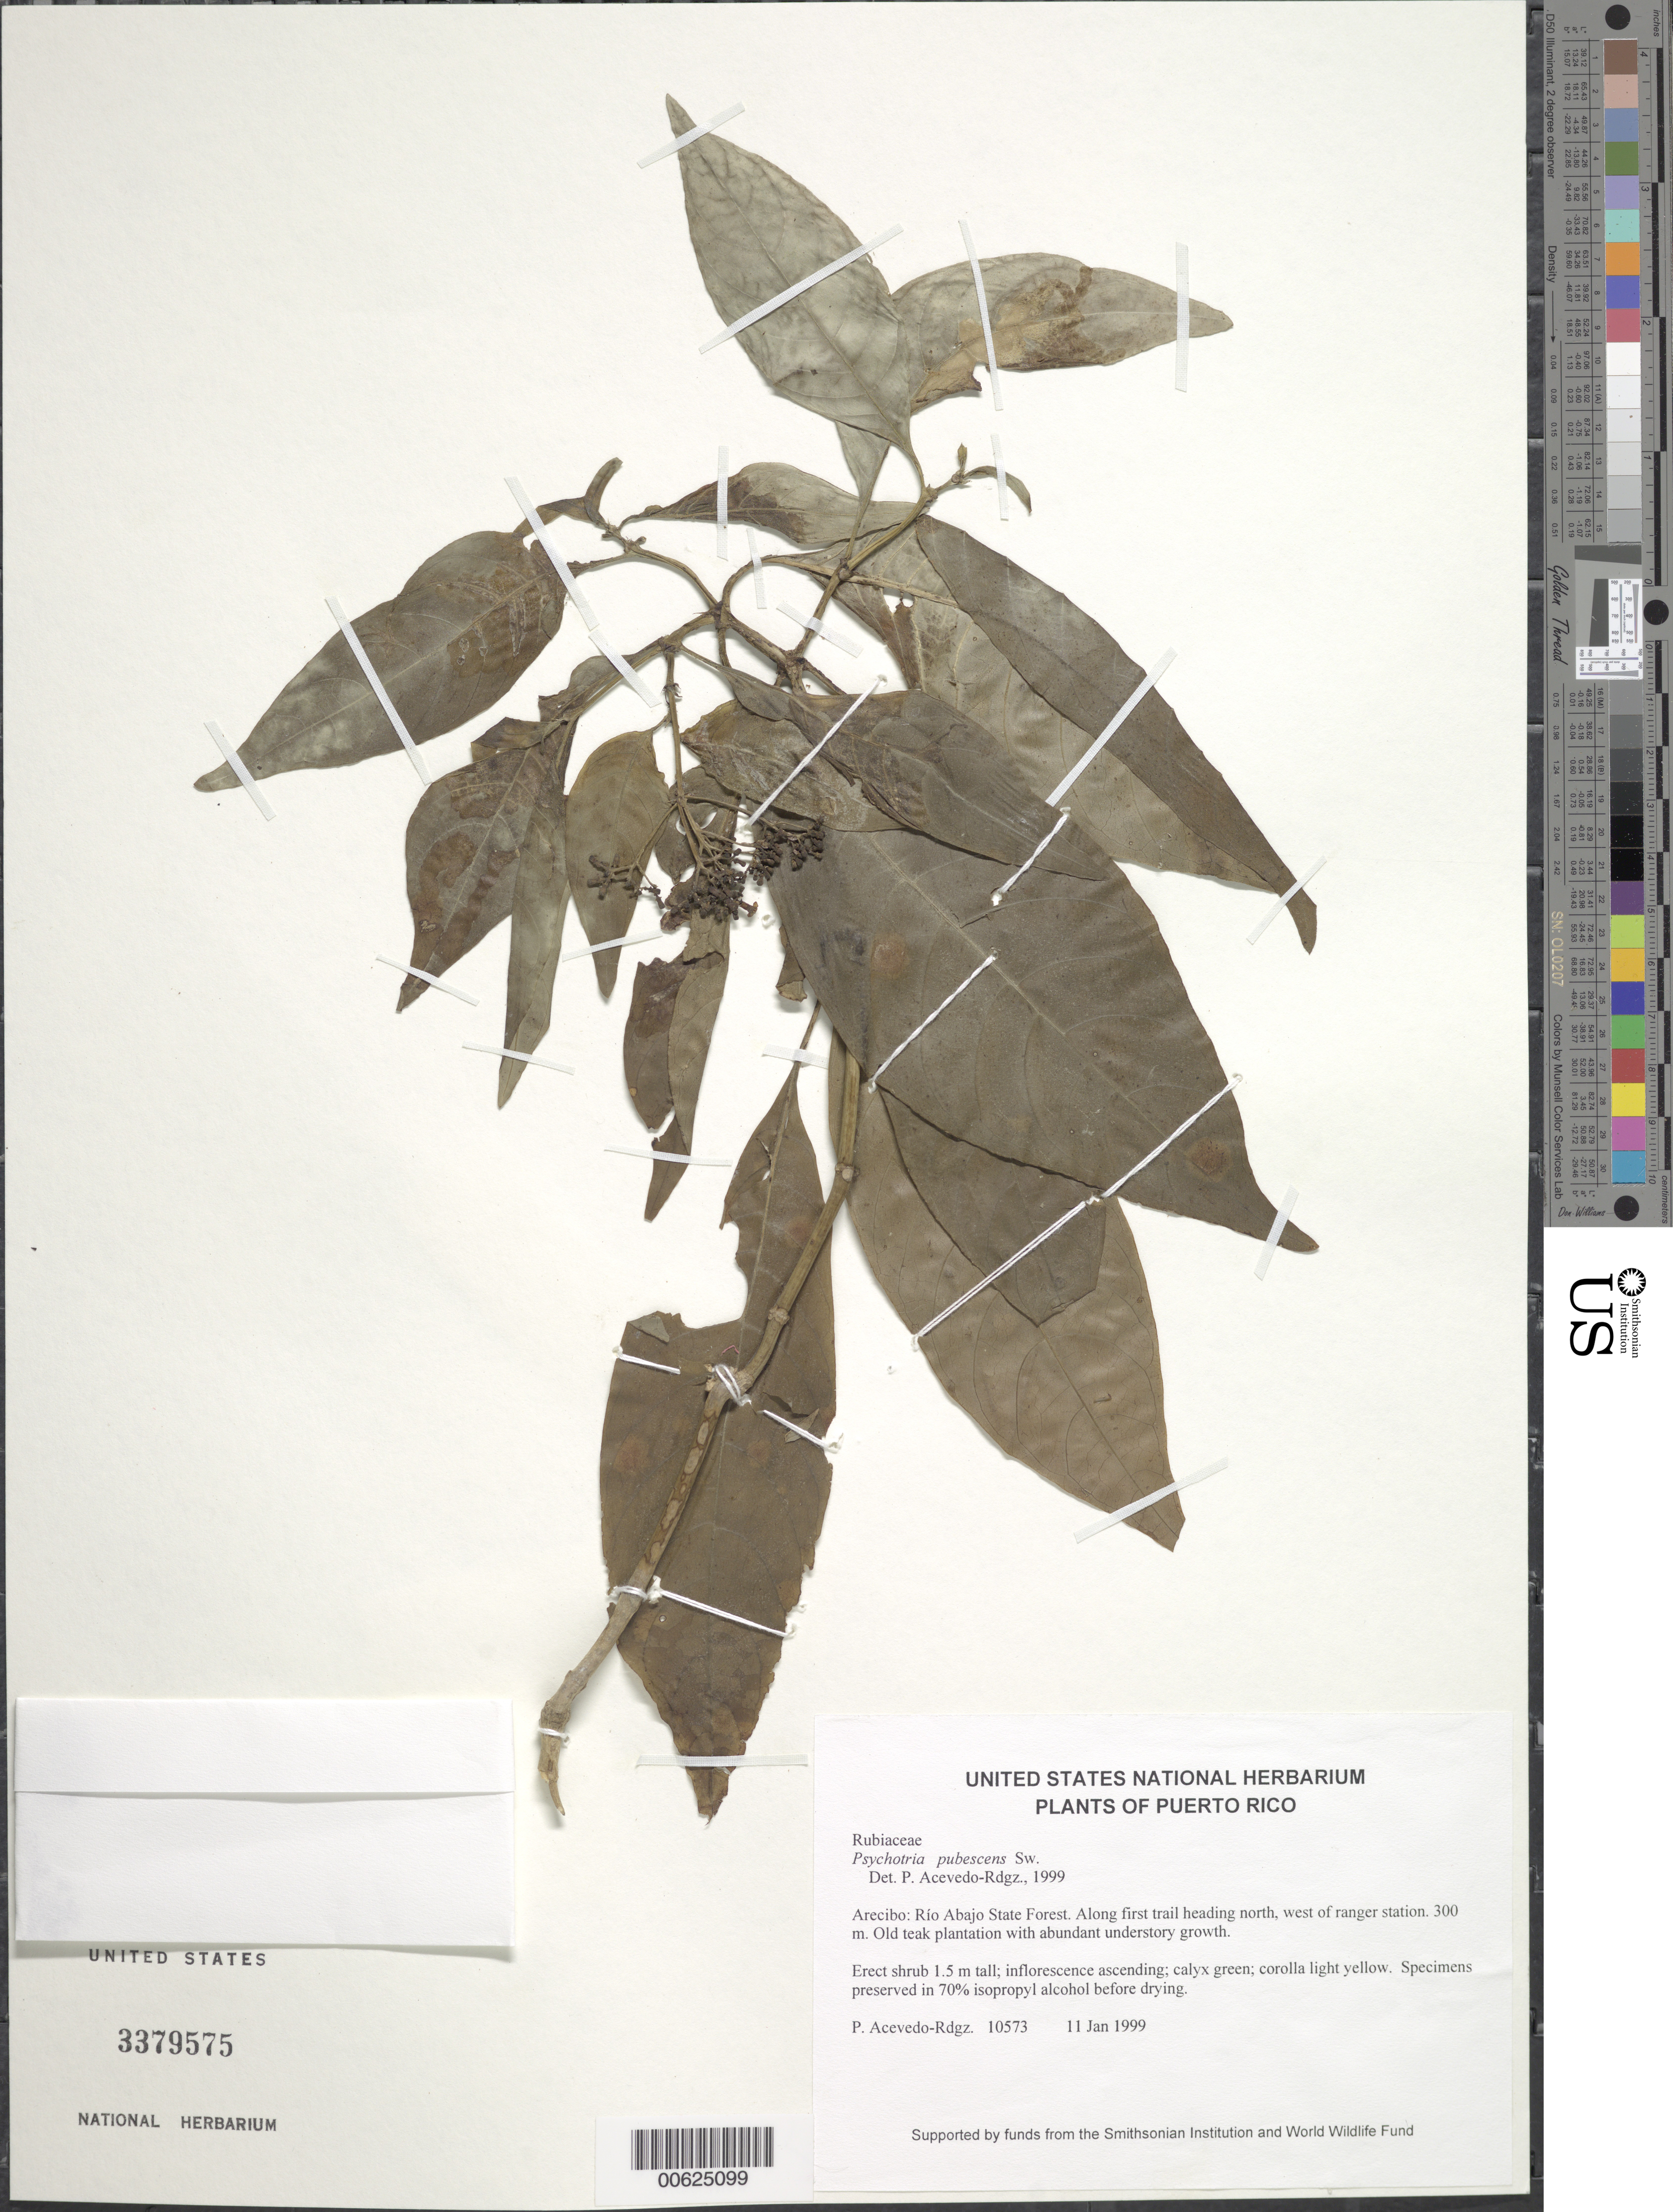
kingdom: Plantae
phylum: Tracheophyta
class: Magnoliopsida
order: Gentianales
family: Rubiaceae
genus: Psychotria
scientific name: Psychotria pubescens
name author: Sw.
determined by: Acevedo-Rodríguez, P., (BOT), Smithsonian Institution - National Museum of Natural History (UNITED STATES)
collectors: P. Acevedo-Rodr.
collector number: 10573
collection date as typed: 11 Jan 1999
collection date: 1999-01-11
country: Puerto Rico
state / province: Arecibo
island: Puerto Rico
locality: Arecibo; Río Abajo State Forest. Along first trail heading north, west of ranger station.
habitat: Old teak plantation with abundant understory growth.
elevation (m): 300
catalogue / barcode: US 3379575